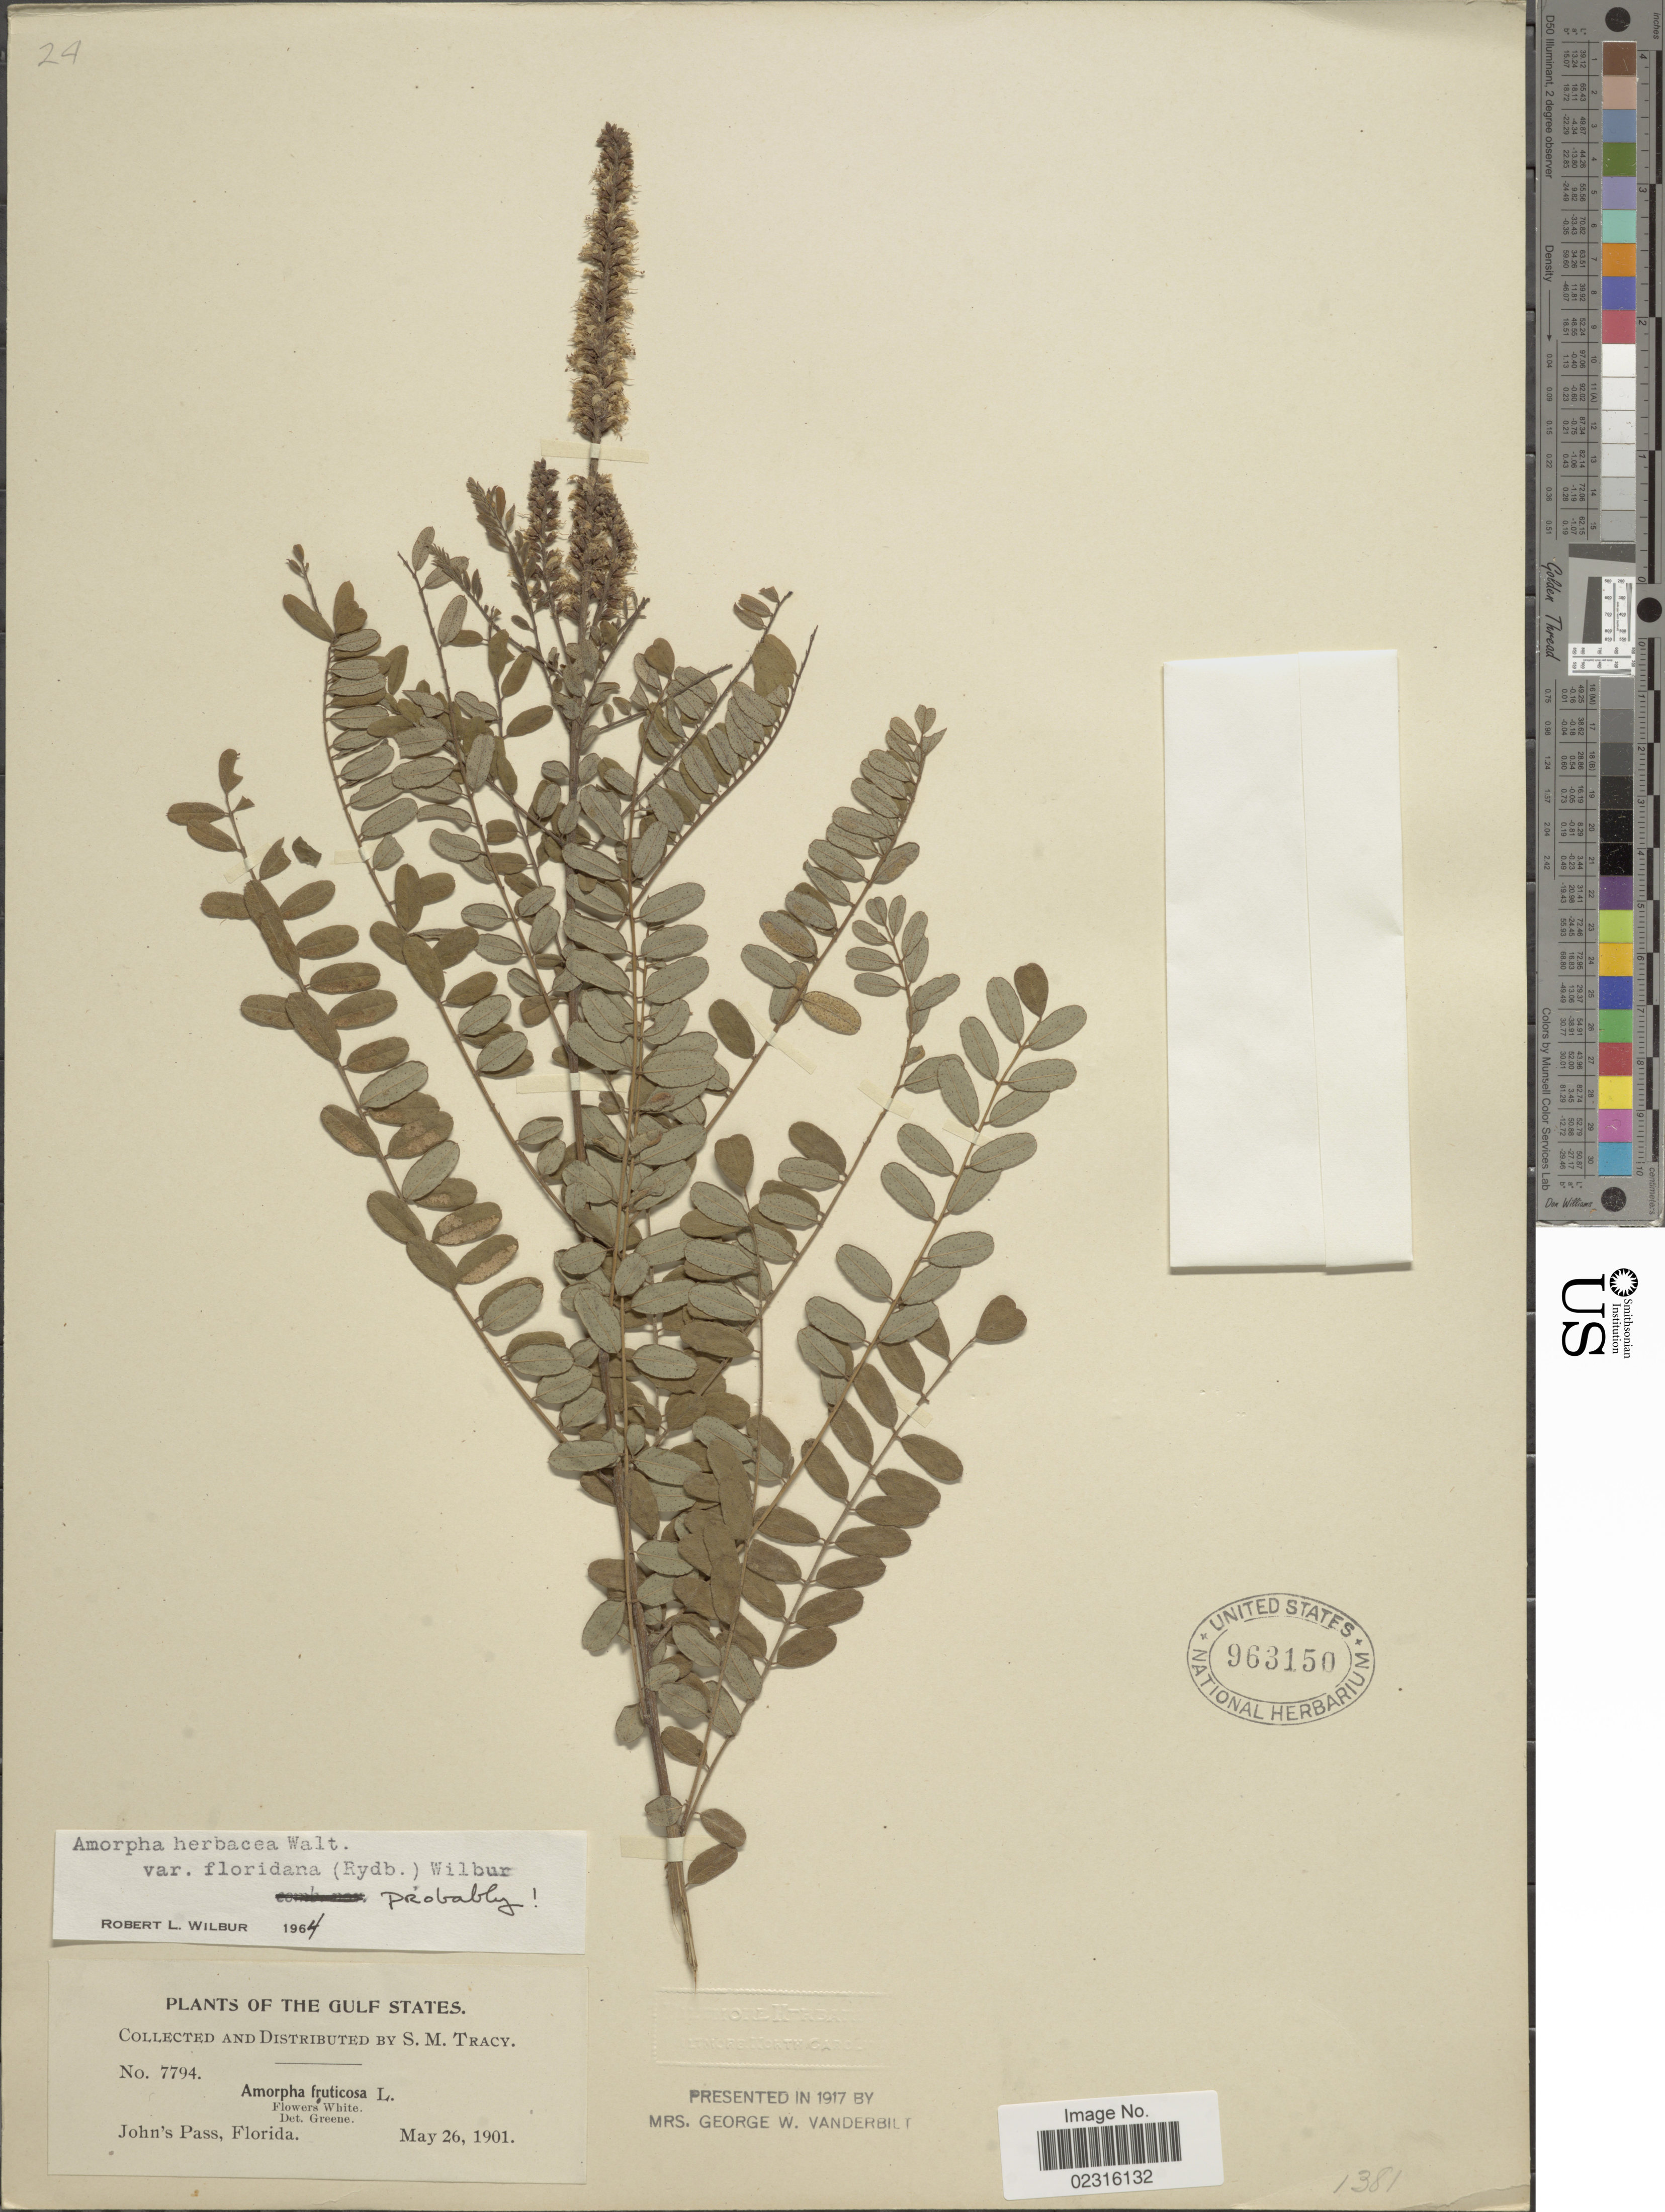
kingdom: Plantae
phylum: Tracheophyta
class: Magnoliopsida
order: Fabales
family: Fabaceae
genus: Amorpha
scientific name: Amorpha herbacea var. floridana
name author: (Rydb.) Wilbur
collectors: S. M. Tracy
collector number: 7794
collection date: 1901-05-26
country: United States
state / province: Florida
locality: The Gulf States, John's Pass.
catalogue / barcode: US 963150